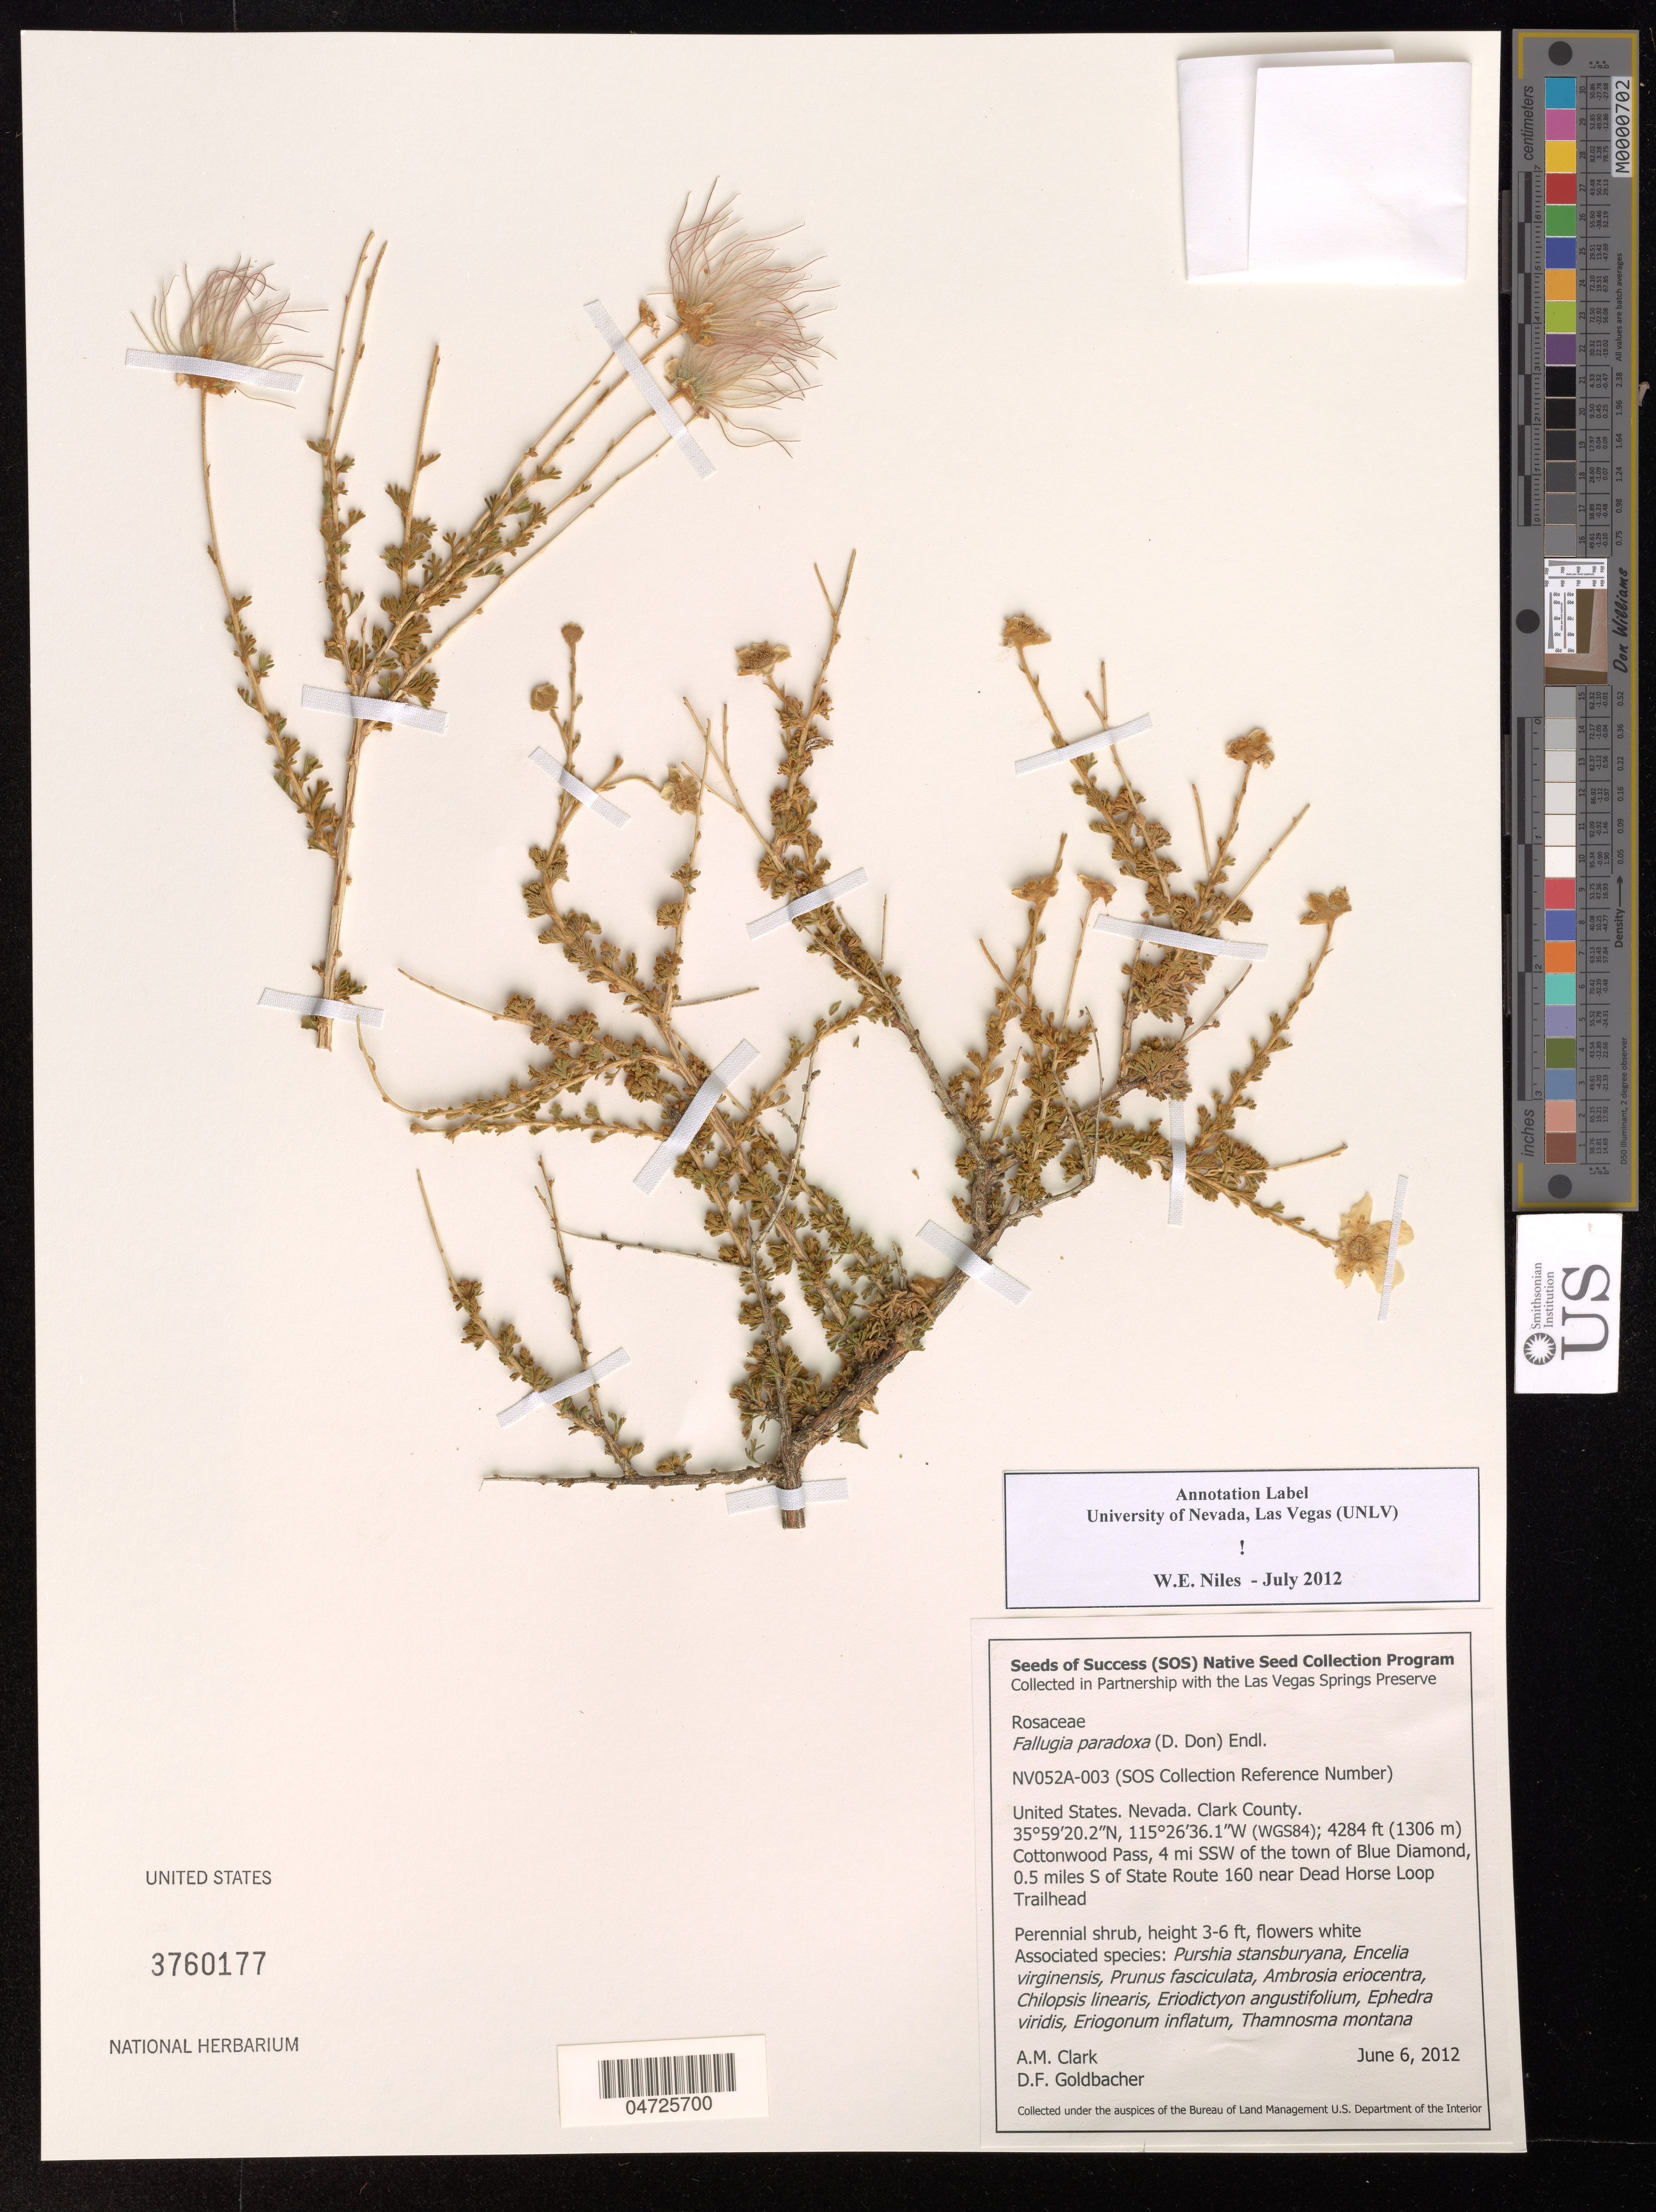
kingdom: Plantae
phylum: Tracheophyta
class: Magnoliopsida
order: Rosales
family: Rosaceae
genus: Fallugia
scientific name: Fallugia paradoxa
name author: (D. Don ex Tilloch & T. Taylor) Endl. ex Torr.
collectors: A. Clark & D. Goldbacher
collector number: NV052A-003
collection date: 2012-06-06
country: United States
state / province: Nevada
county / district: Clark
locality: Clark County. (WGS84). Cottonwood Pass, 4 mi SSW of the town of Blue Diamond, 0.5 miles S of State Route 160 near Dead Horse Loop Trailhead.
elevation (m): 1306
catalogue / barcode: US 3760177